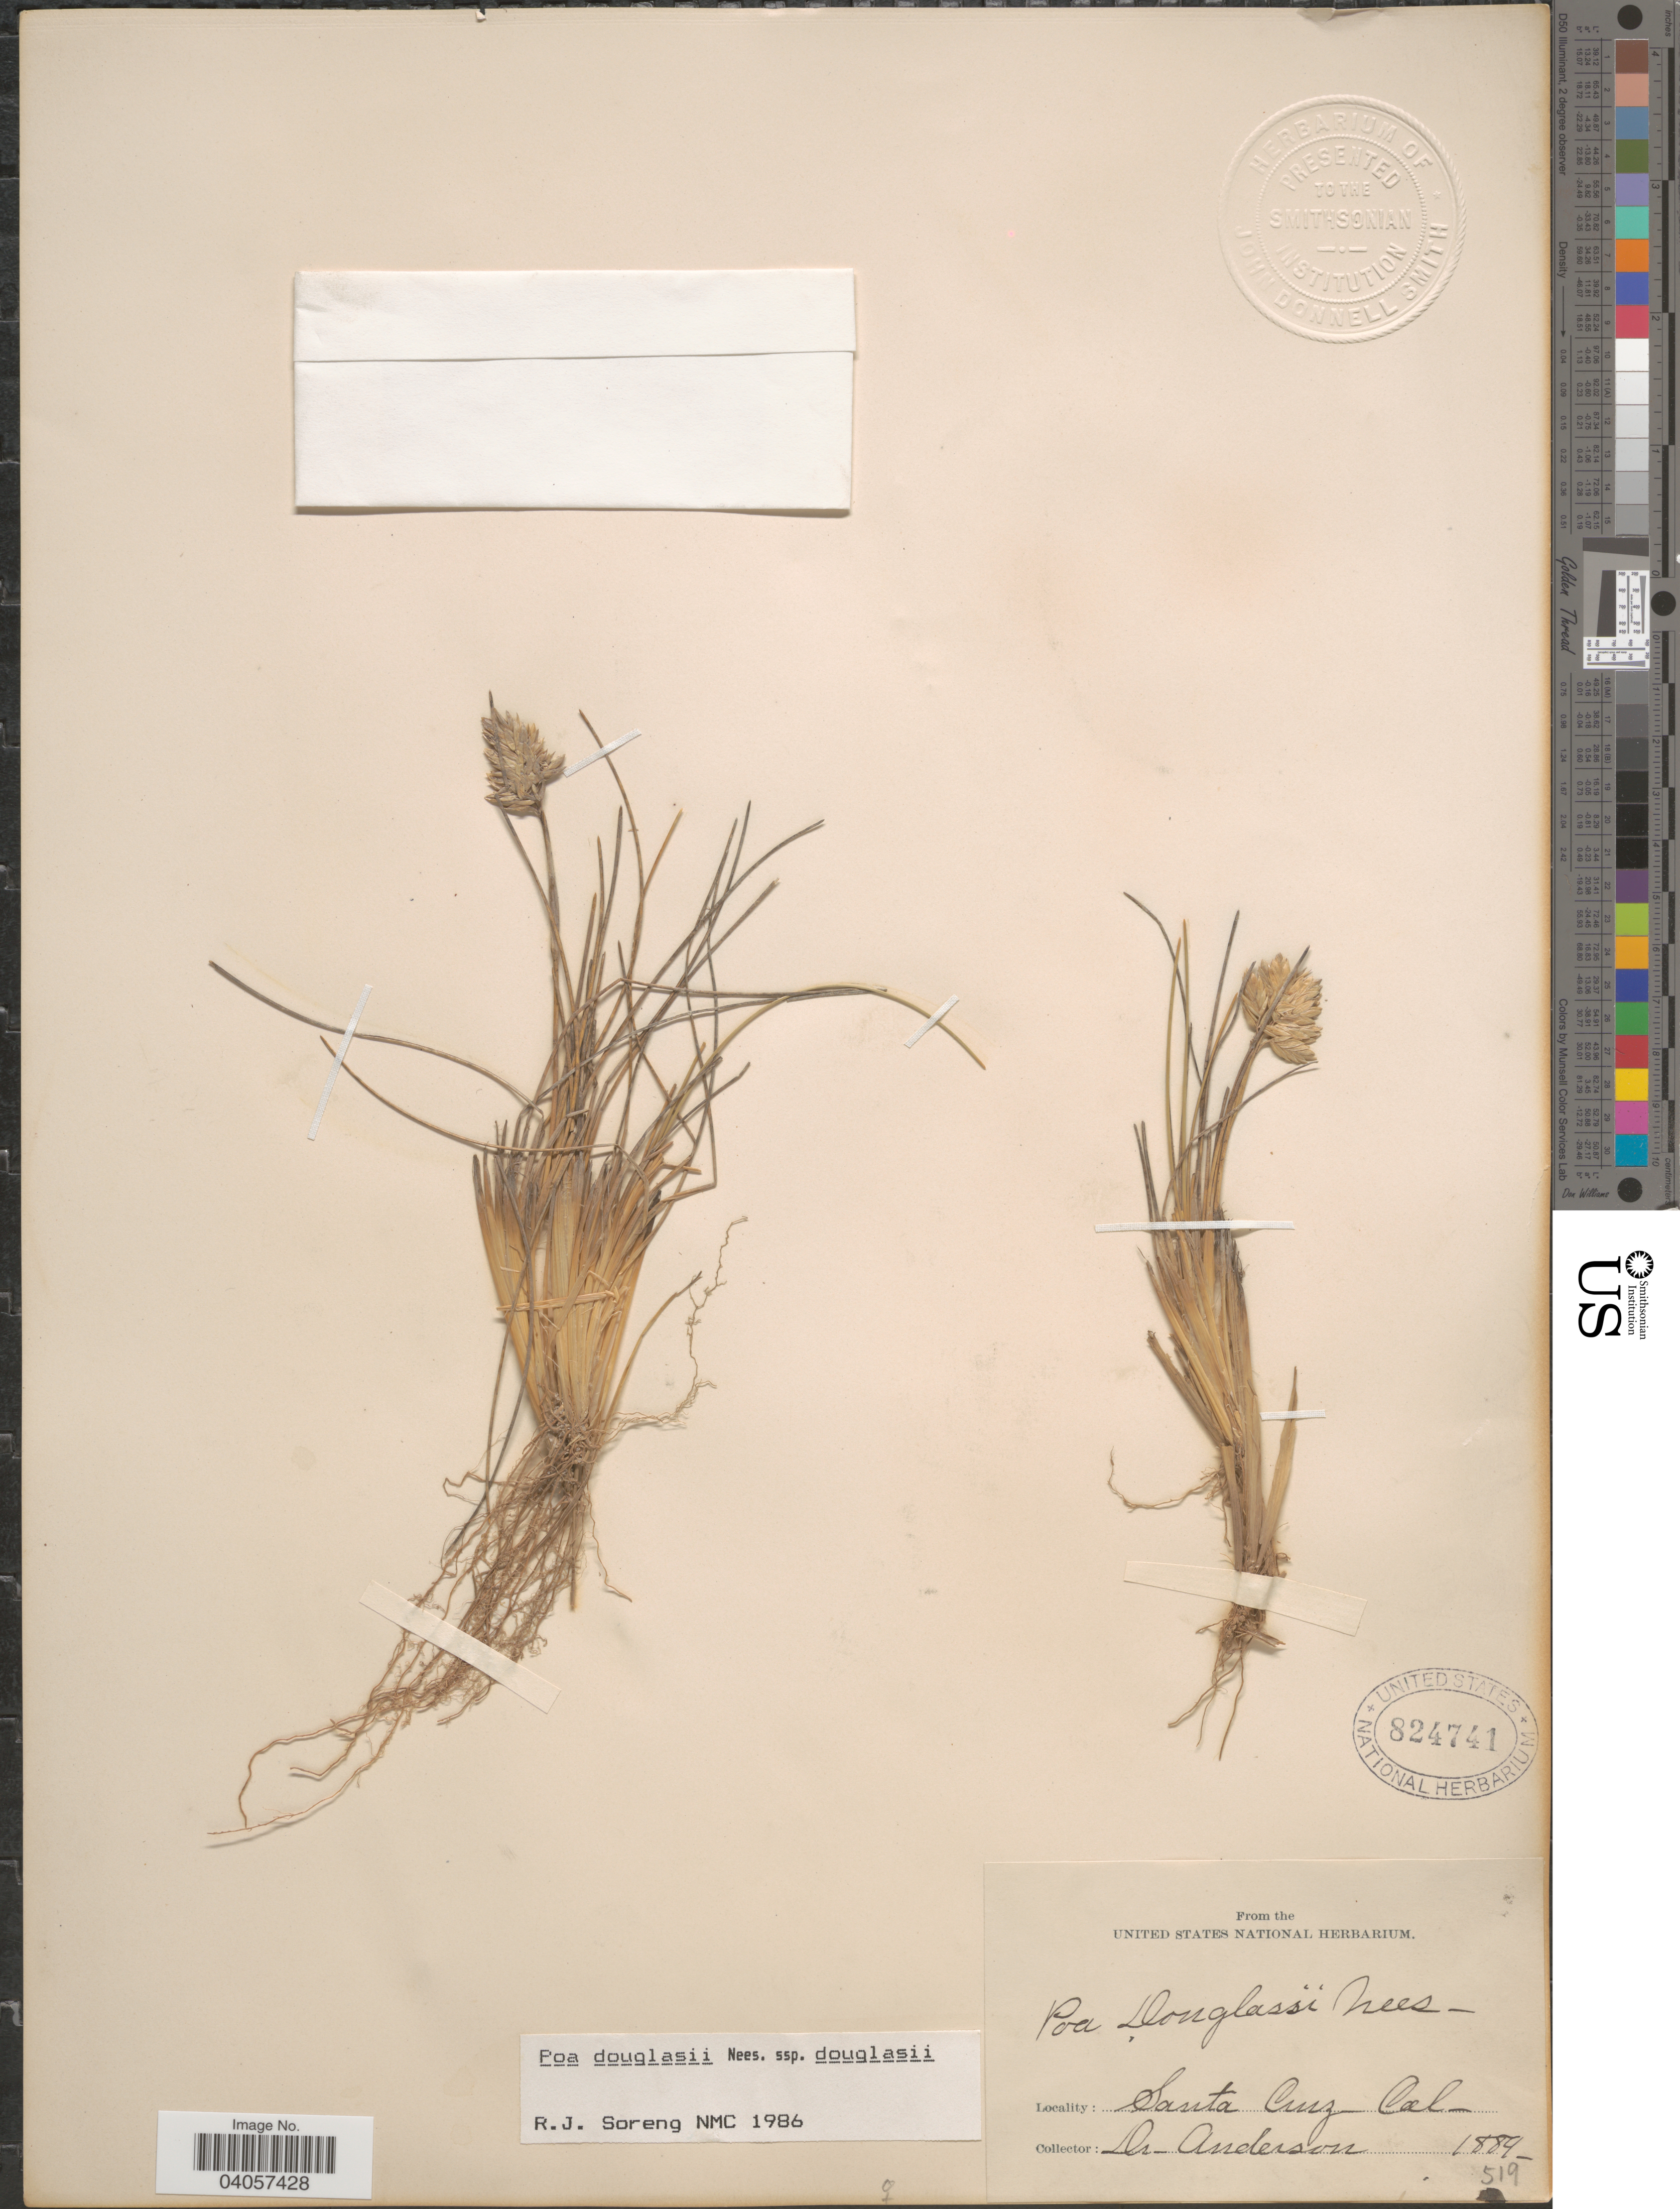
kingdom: Plantae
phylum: Tracheophyta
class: Liliopsida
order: Poales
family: Poaceae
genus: Poa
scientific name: Poa douglasii subsp. douglasii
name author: Nees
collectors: -. Anderson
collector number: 519?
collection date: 1889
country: United States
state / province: California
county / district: Santa Cruz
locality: Santa Cruz.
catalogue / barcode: US 824741